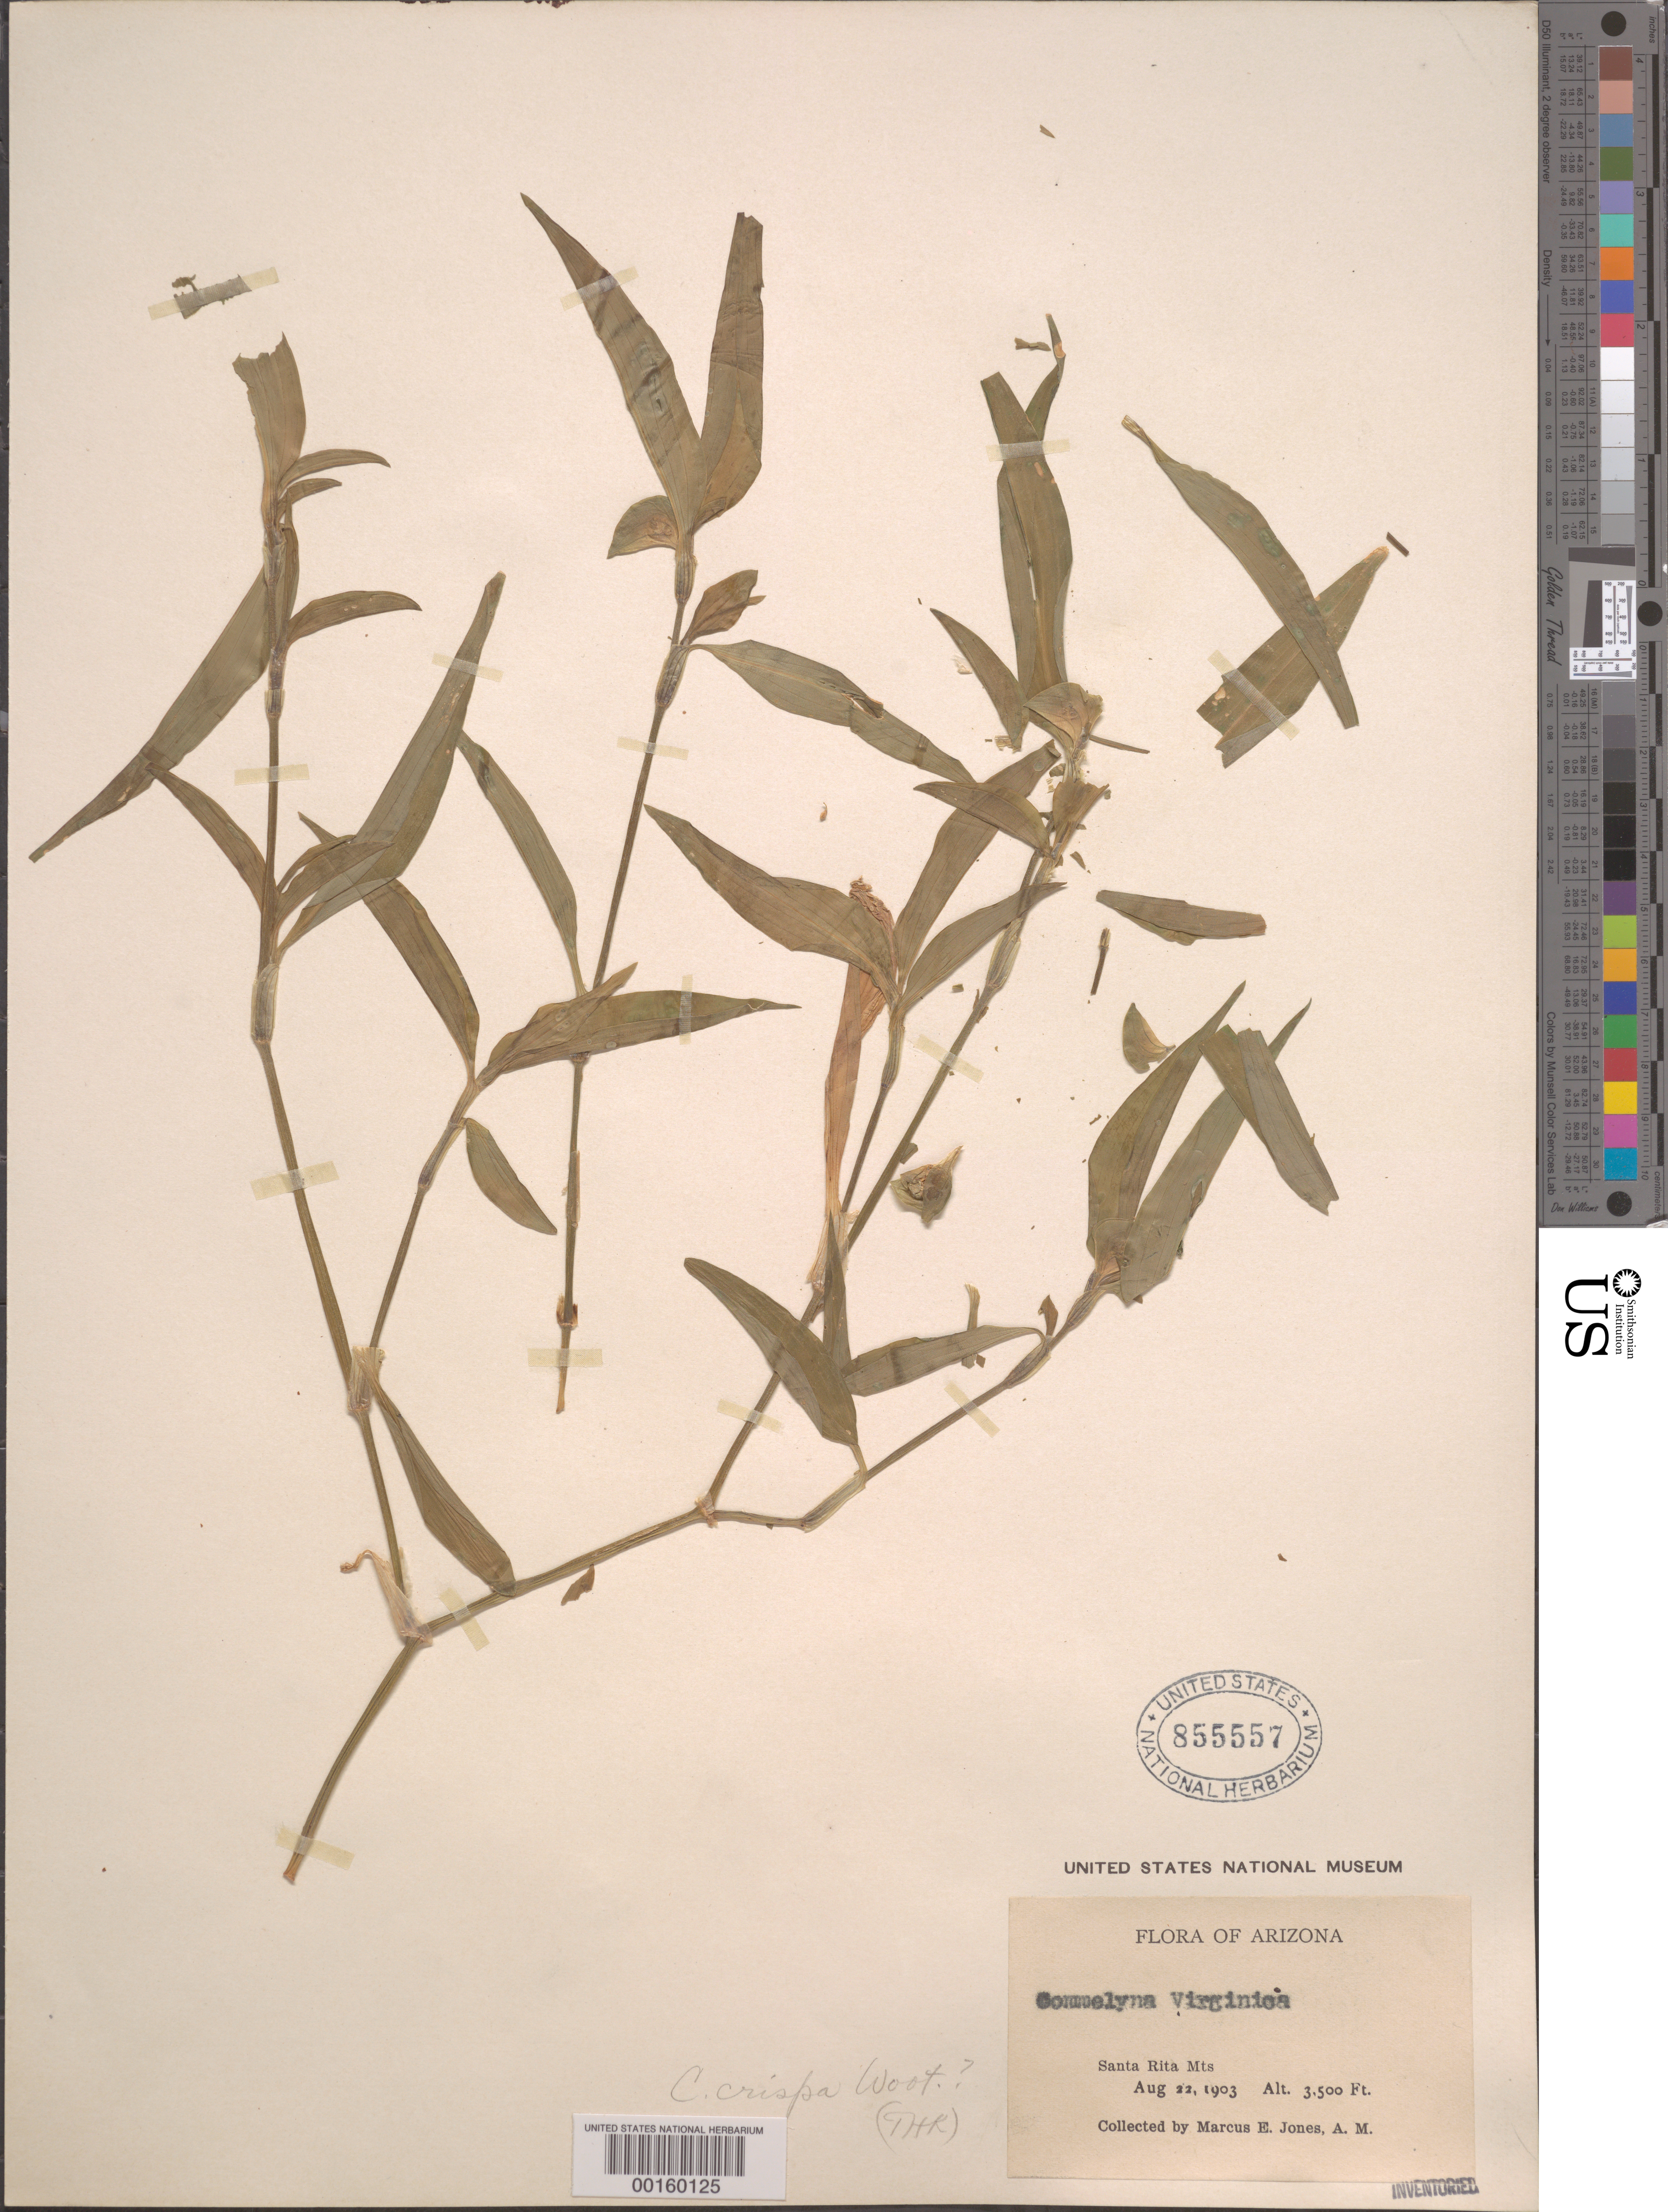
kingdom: Plantae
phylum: Tracheophyta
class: Liliopsida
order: Commelinales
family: Commelinaceae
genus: Commelina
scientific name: Commelina erecta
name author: L.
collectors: M. E. Jones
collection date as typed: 22 Aug 1903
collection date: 1903-08-22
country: United States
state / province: Arizona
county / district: Pima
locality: Santa rita mts.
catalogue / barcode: US 855557